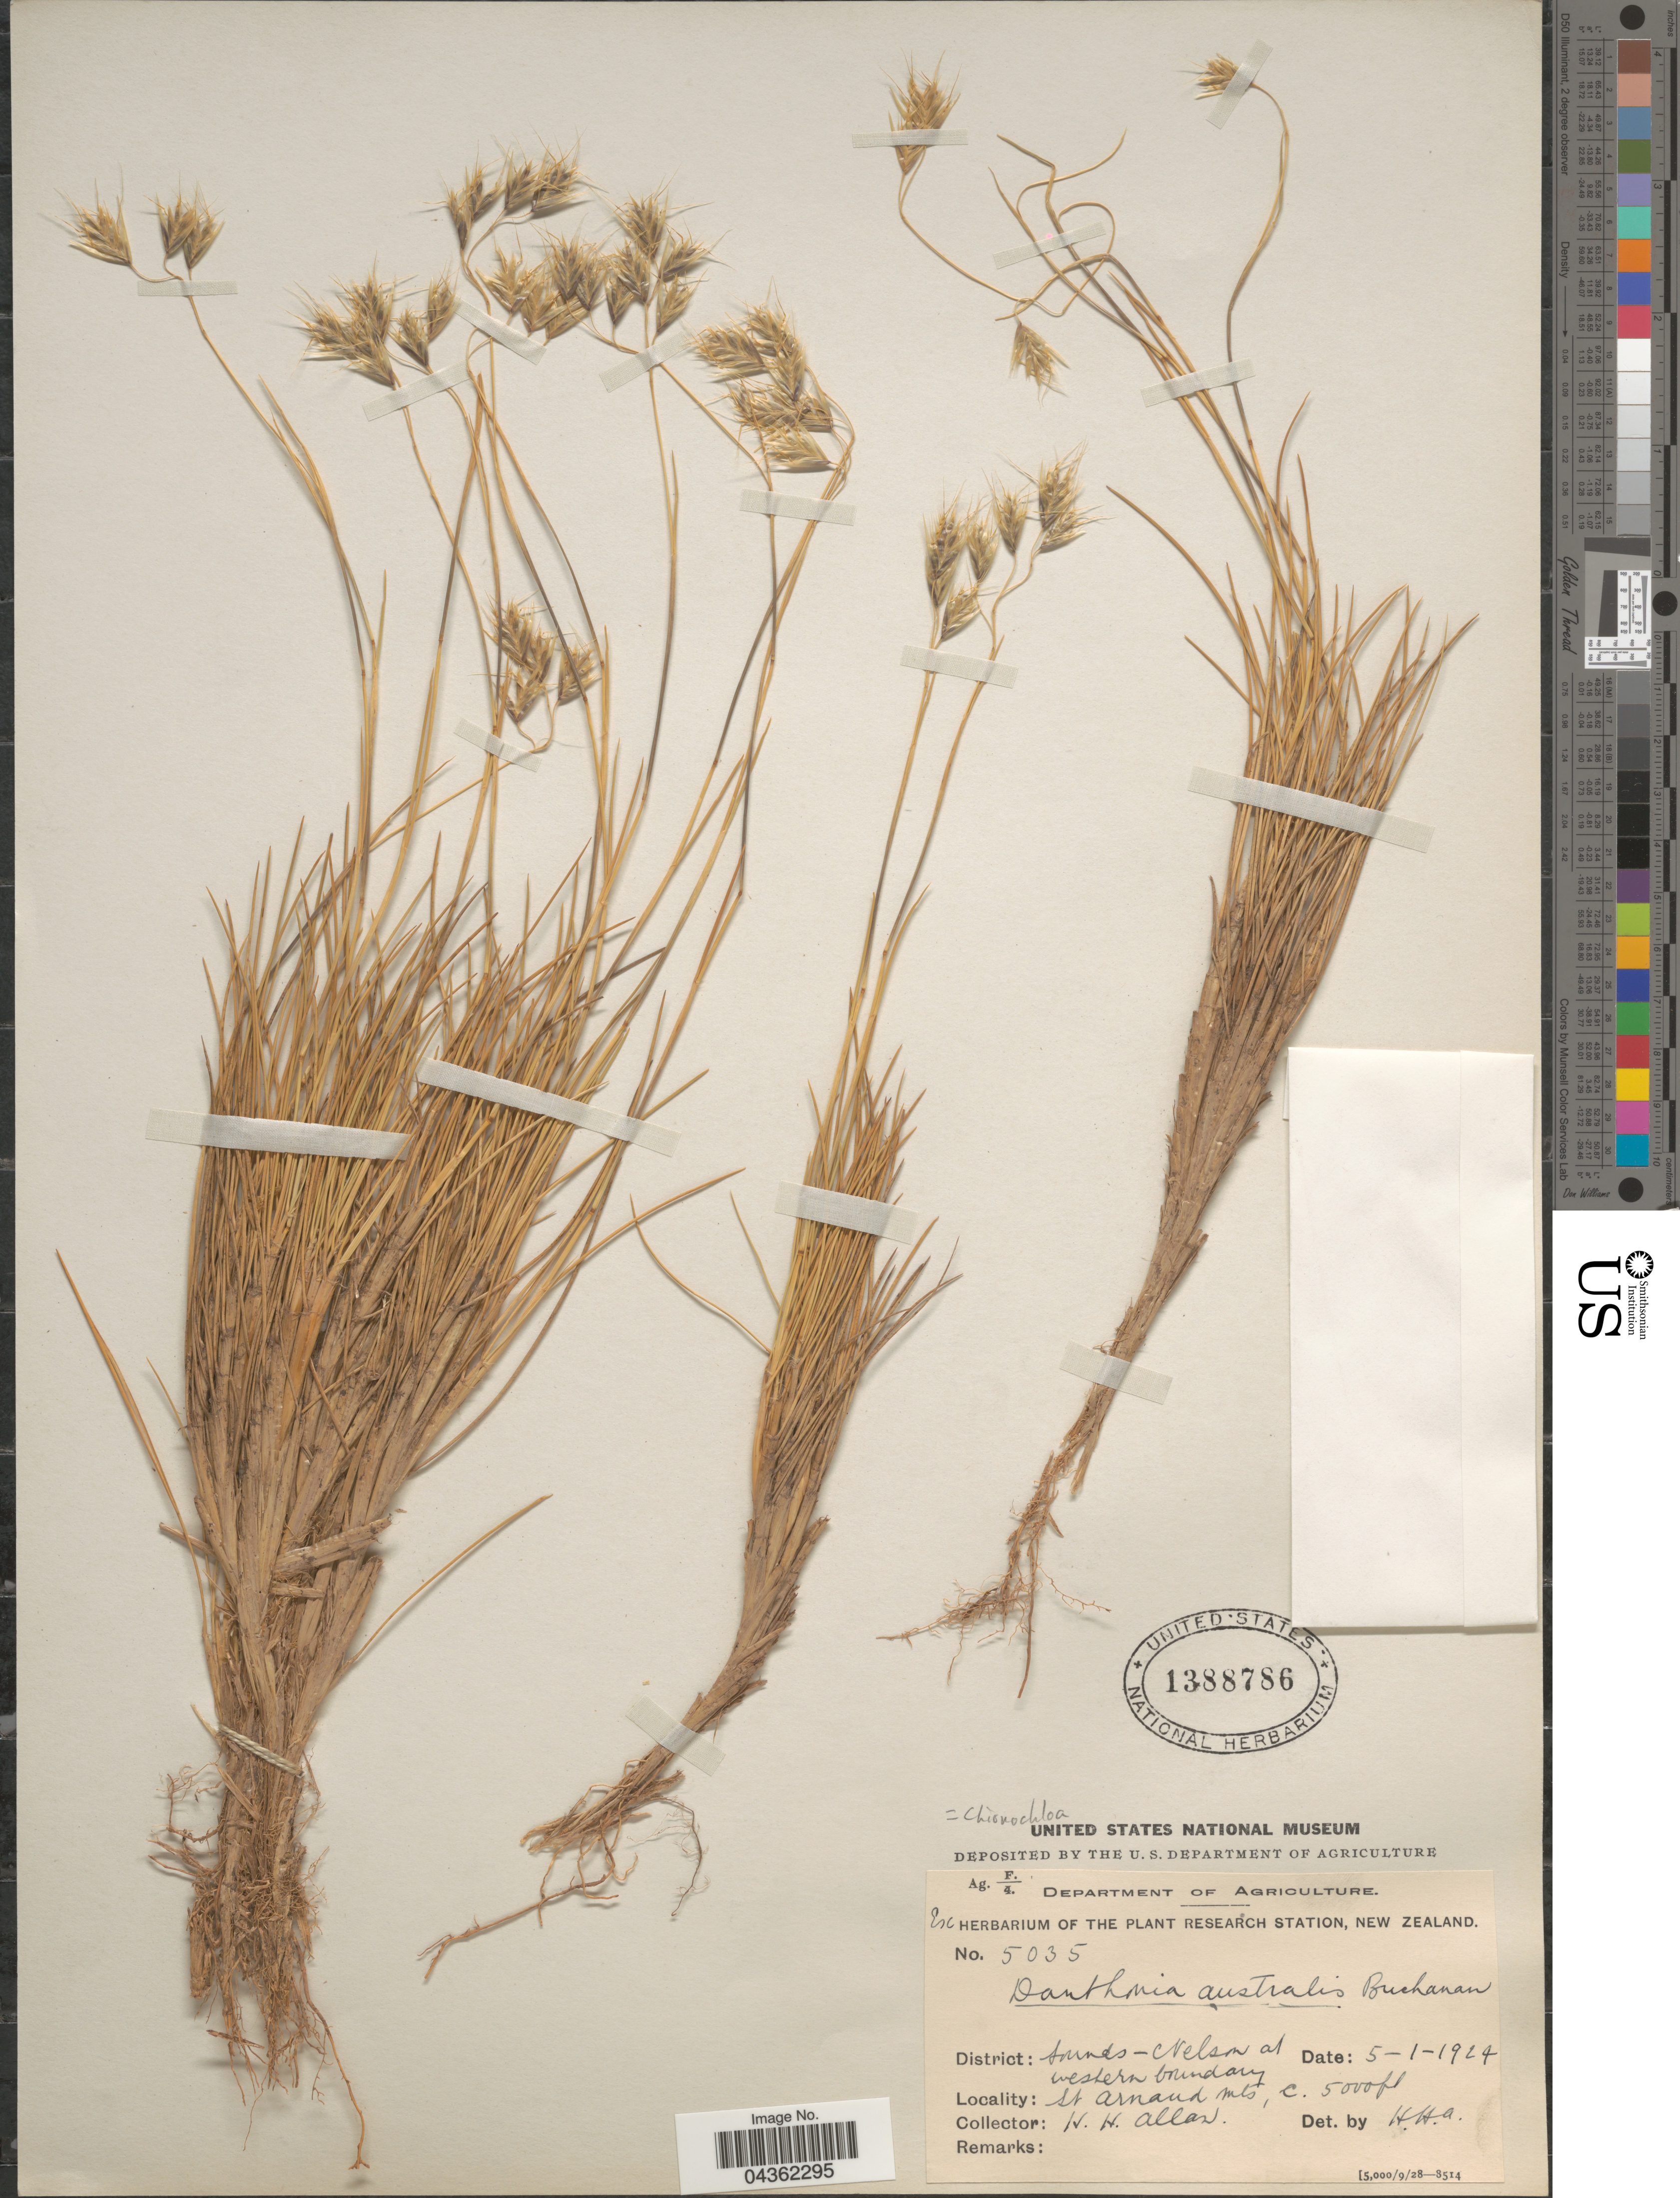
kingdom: Plantae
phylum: Tracheophyta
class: Liliopsida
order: Poales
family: Poaceae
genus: Chionochloa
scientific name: Chionochloa australis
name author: (Buchanan) Zotov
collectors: H. Allan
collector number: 5035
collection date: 1924-01-05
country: New Zealand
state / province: Nelson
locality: District: Sounds- Nelson at western boundary. St Arnaud Mts.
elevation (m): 1524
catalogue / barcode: US 1388786